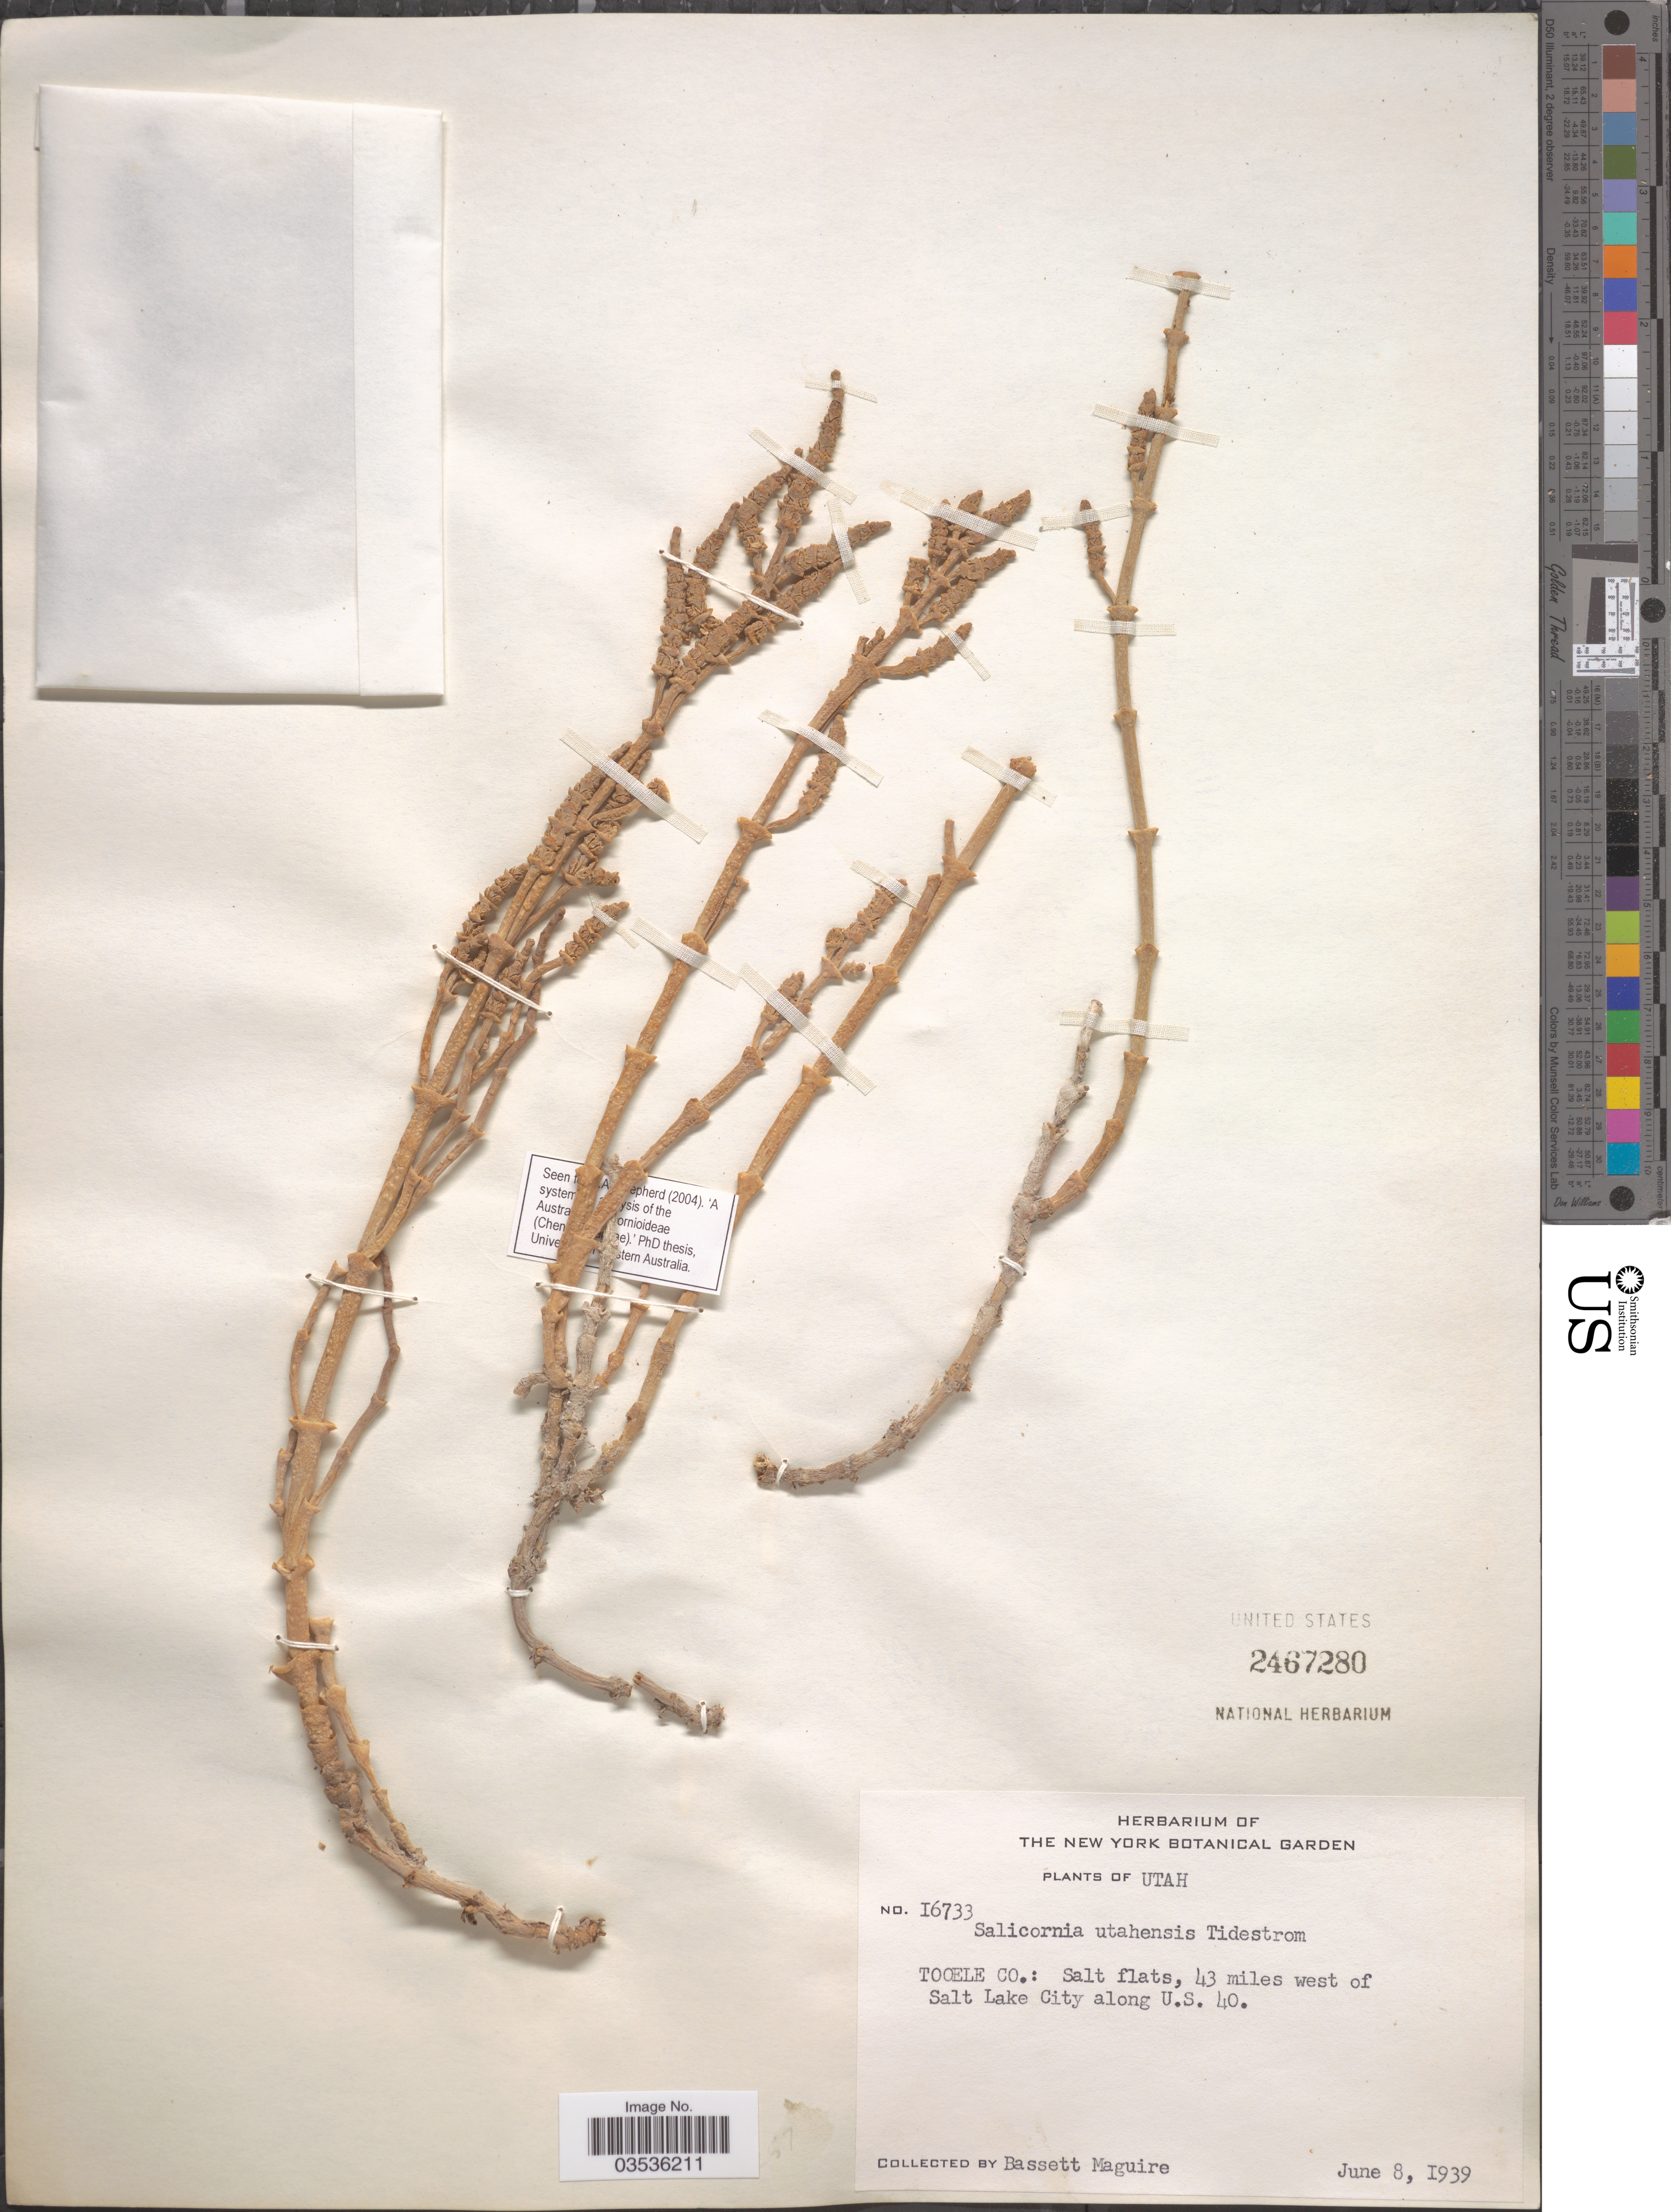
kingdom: Plantae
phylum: Tracheophyta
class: Magnoliopsida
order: Caryophyllales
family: Amaranthaceae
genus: Salicornia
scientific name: Salicornia utahensis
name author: Tidestr.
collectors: B. Maguire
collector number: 16733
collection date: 1939-06-08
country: United States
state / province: Utah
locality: Tooele Co.: Salt flats, 43 miles west of Salt Lake City along U.S. 40.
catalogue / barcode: US 2467280